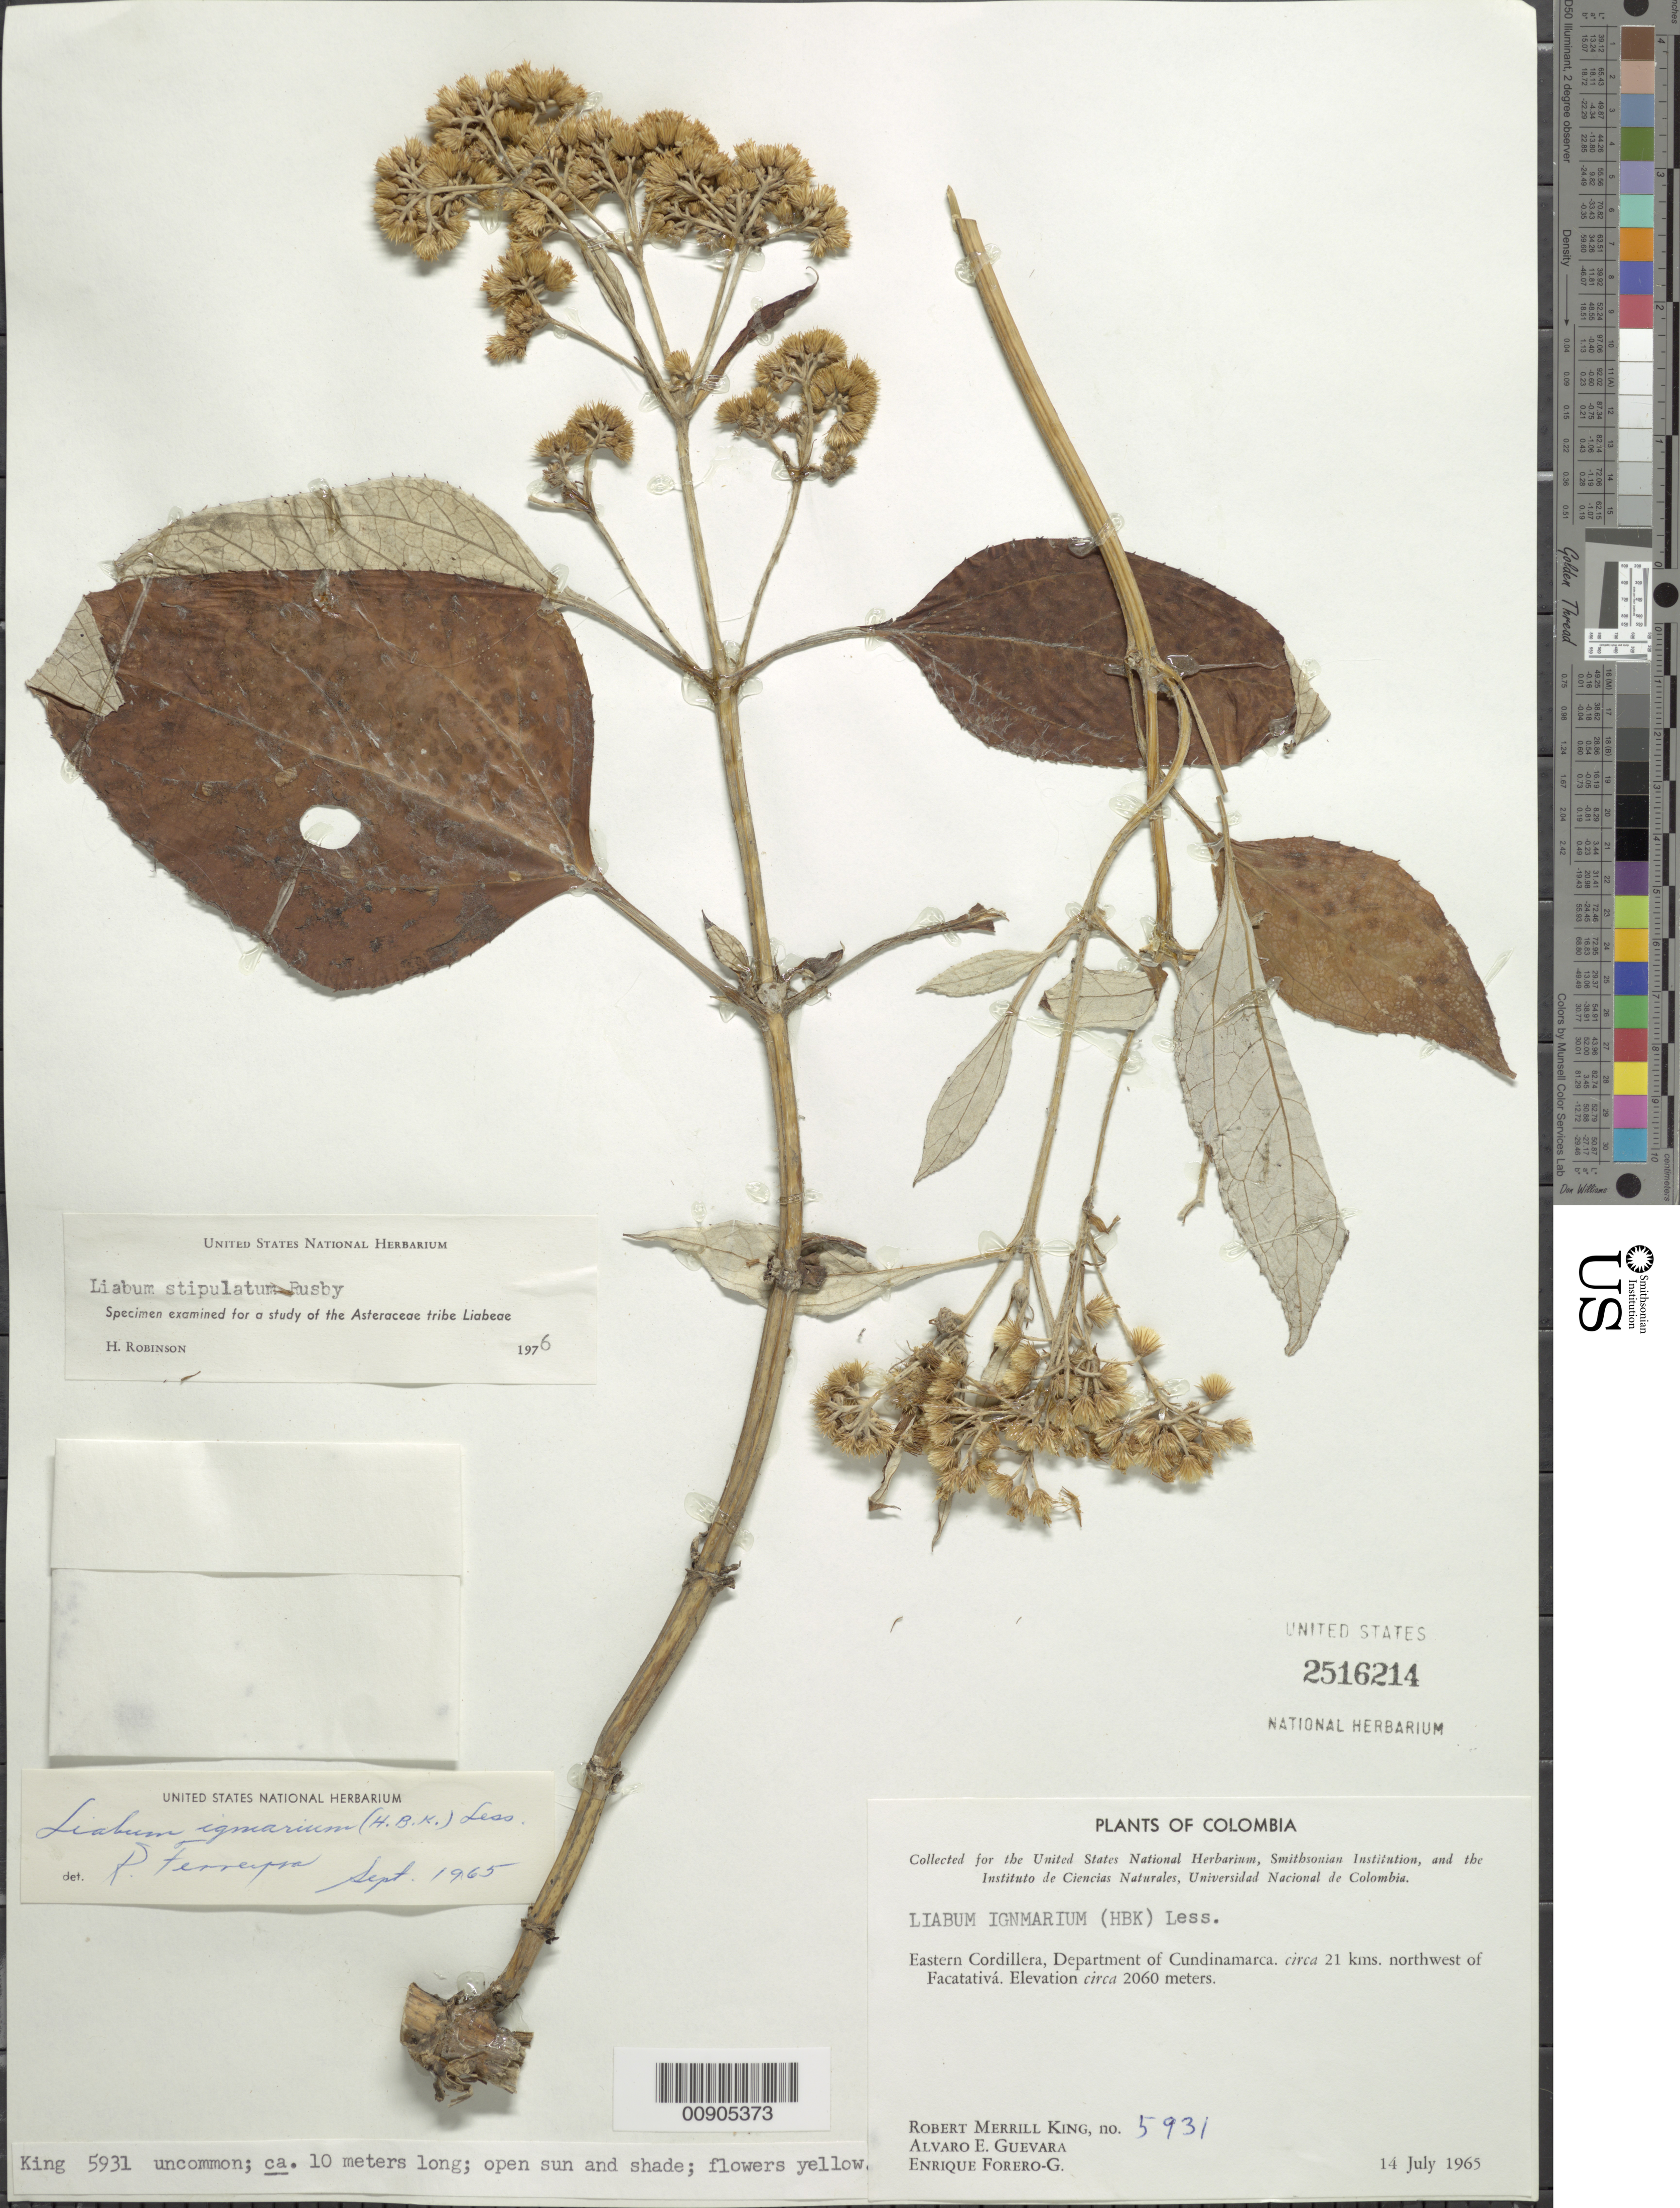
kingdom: Plantae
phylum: Tracheophyta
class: Magnoliopsida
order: Asterales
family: Asteraceae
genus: Liabum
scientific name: Liabum stipulatum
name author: Rusby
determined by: Robinson, Harold E., (US)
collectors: R. M. King, A. E. Guevara & E. Forero G.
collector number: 5931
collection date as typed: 14-Jul-65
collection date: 1965-07-14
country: Colombia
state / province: Cundinamarca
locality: Eastern Cordillera, ca. 21 km NW of Facataiva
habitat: Open sun & shade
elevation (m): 2060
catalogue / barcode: US 2516214